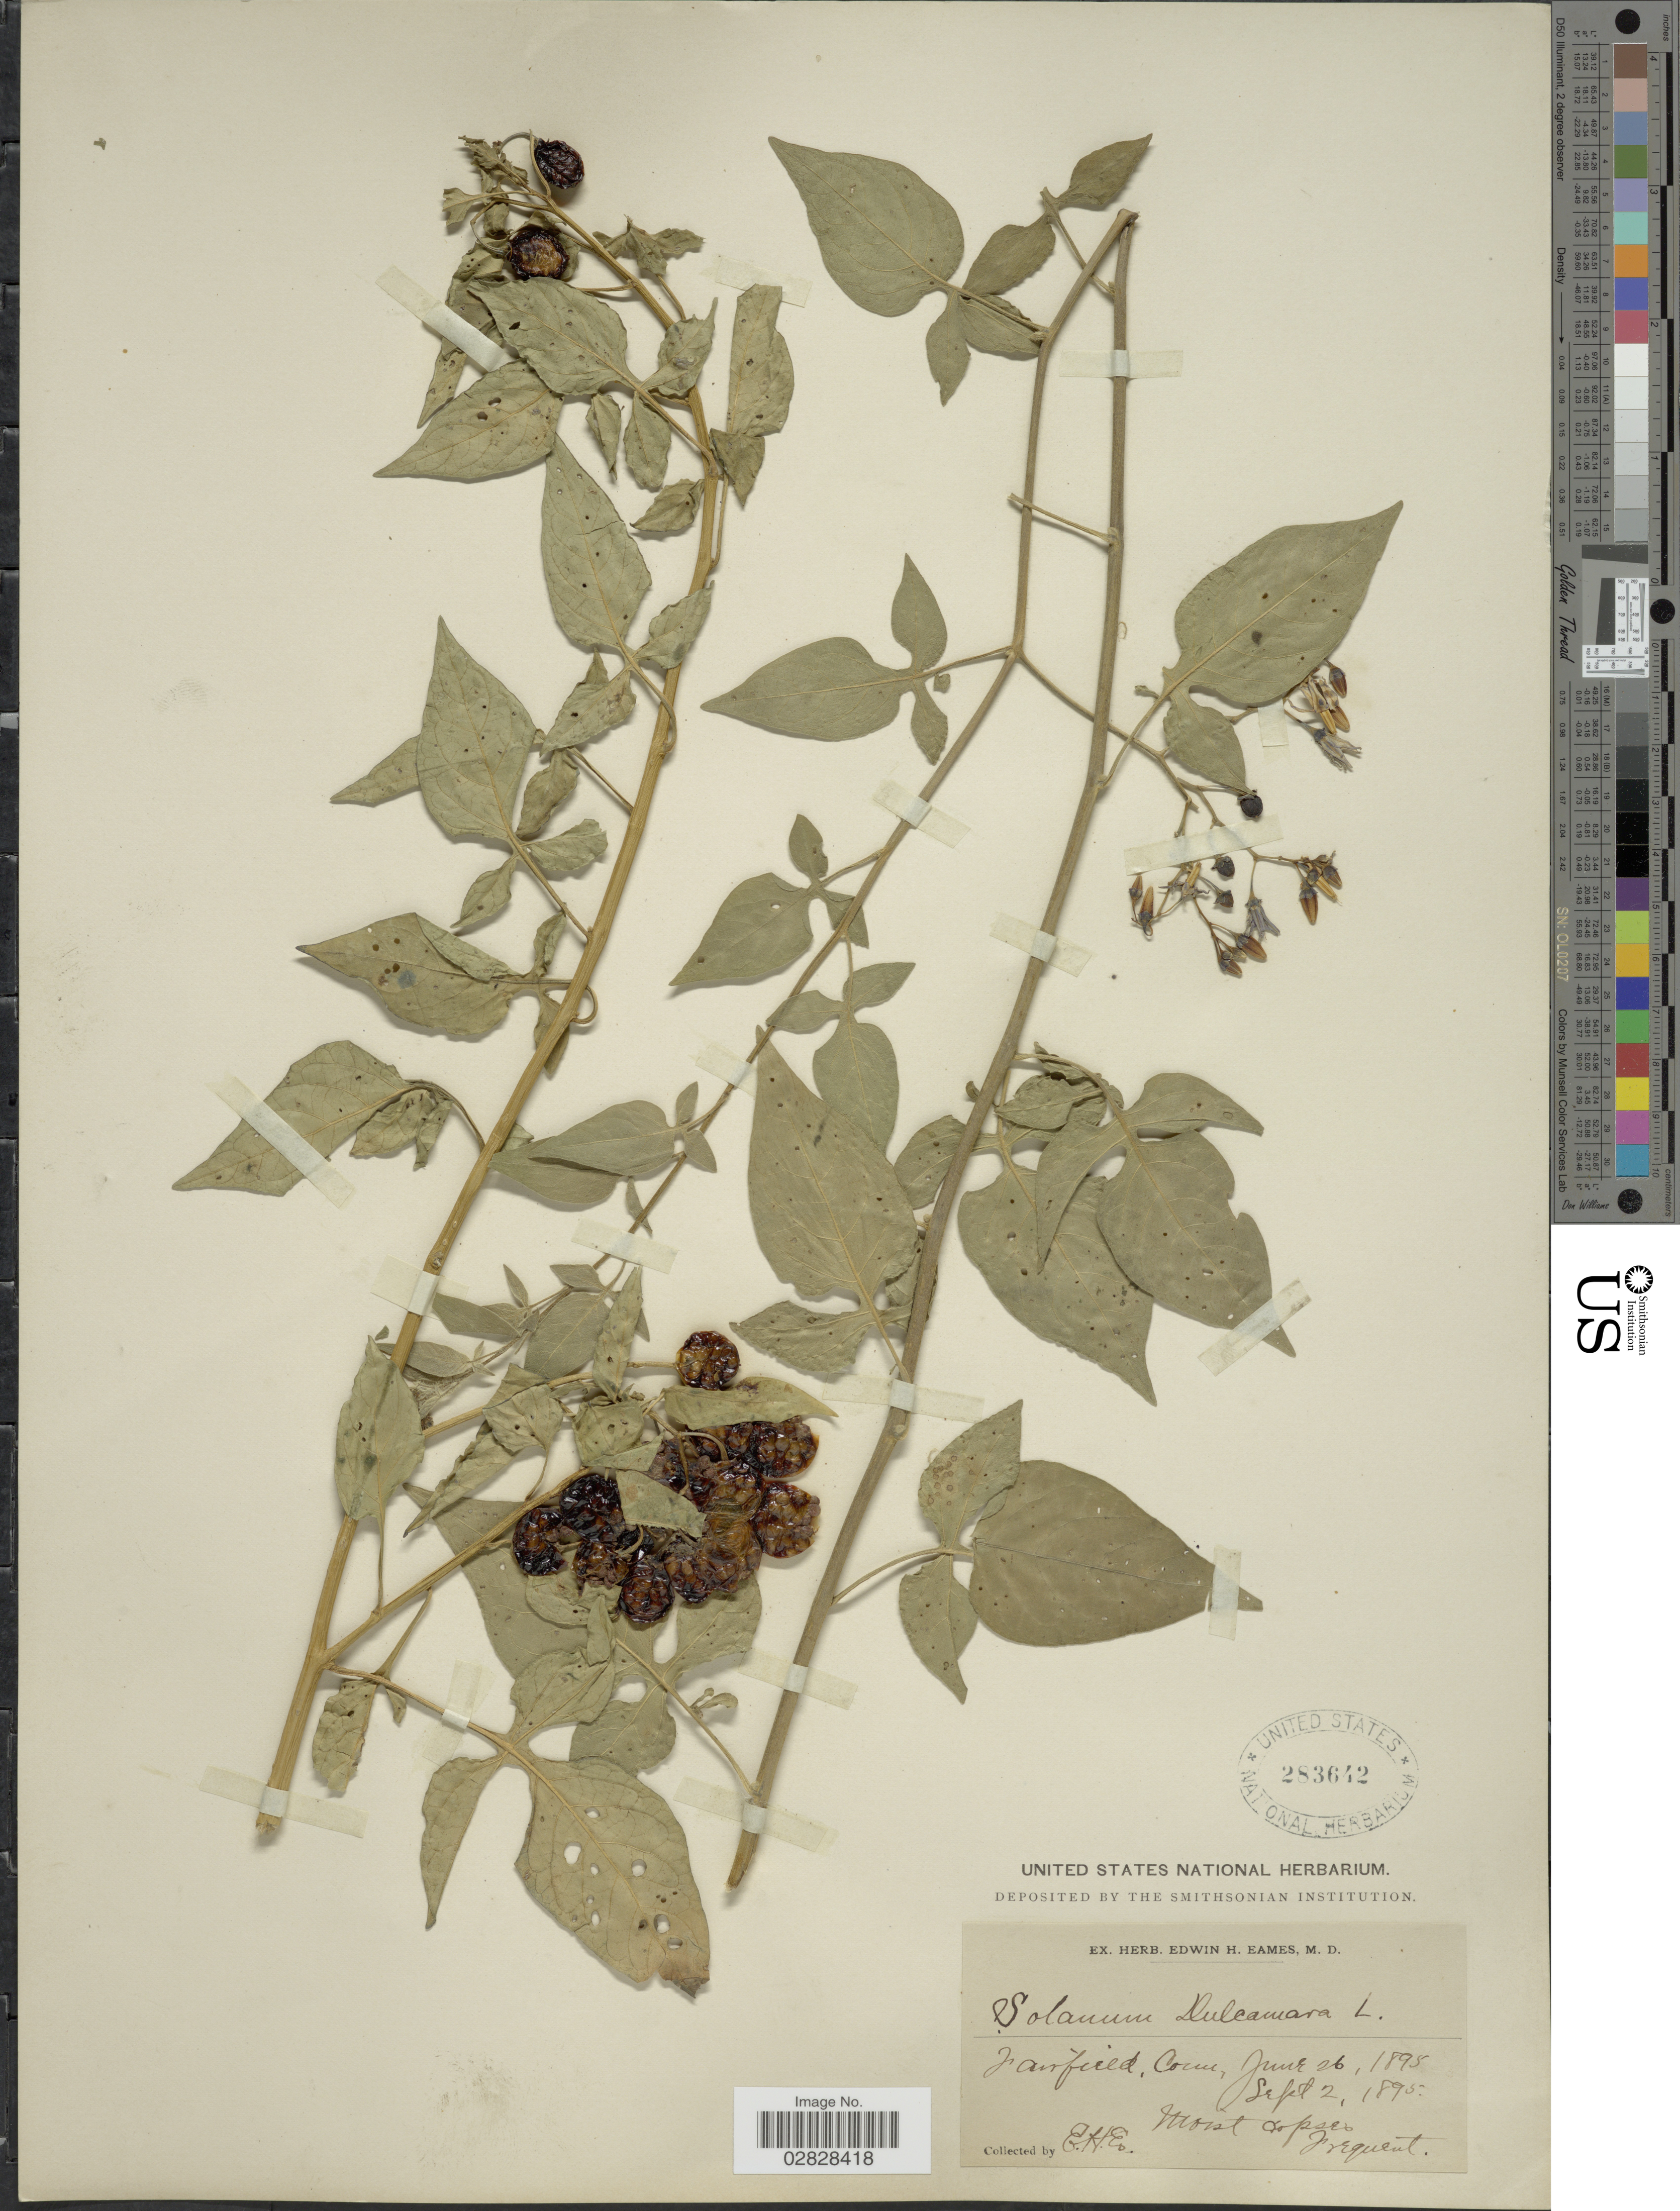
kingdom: Plantae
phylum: Tracheophyta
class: Magnoliopsida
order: Solanales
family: Solanaceae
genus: Solanum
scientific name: Solanum dulcamara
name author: L.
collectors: E. H. Eames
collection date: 1895-06-26/1895-09-02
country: United States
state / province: Connecticut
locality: Fairfield.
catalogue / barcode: US 283642